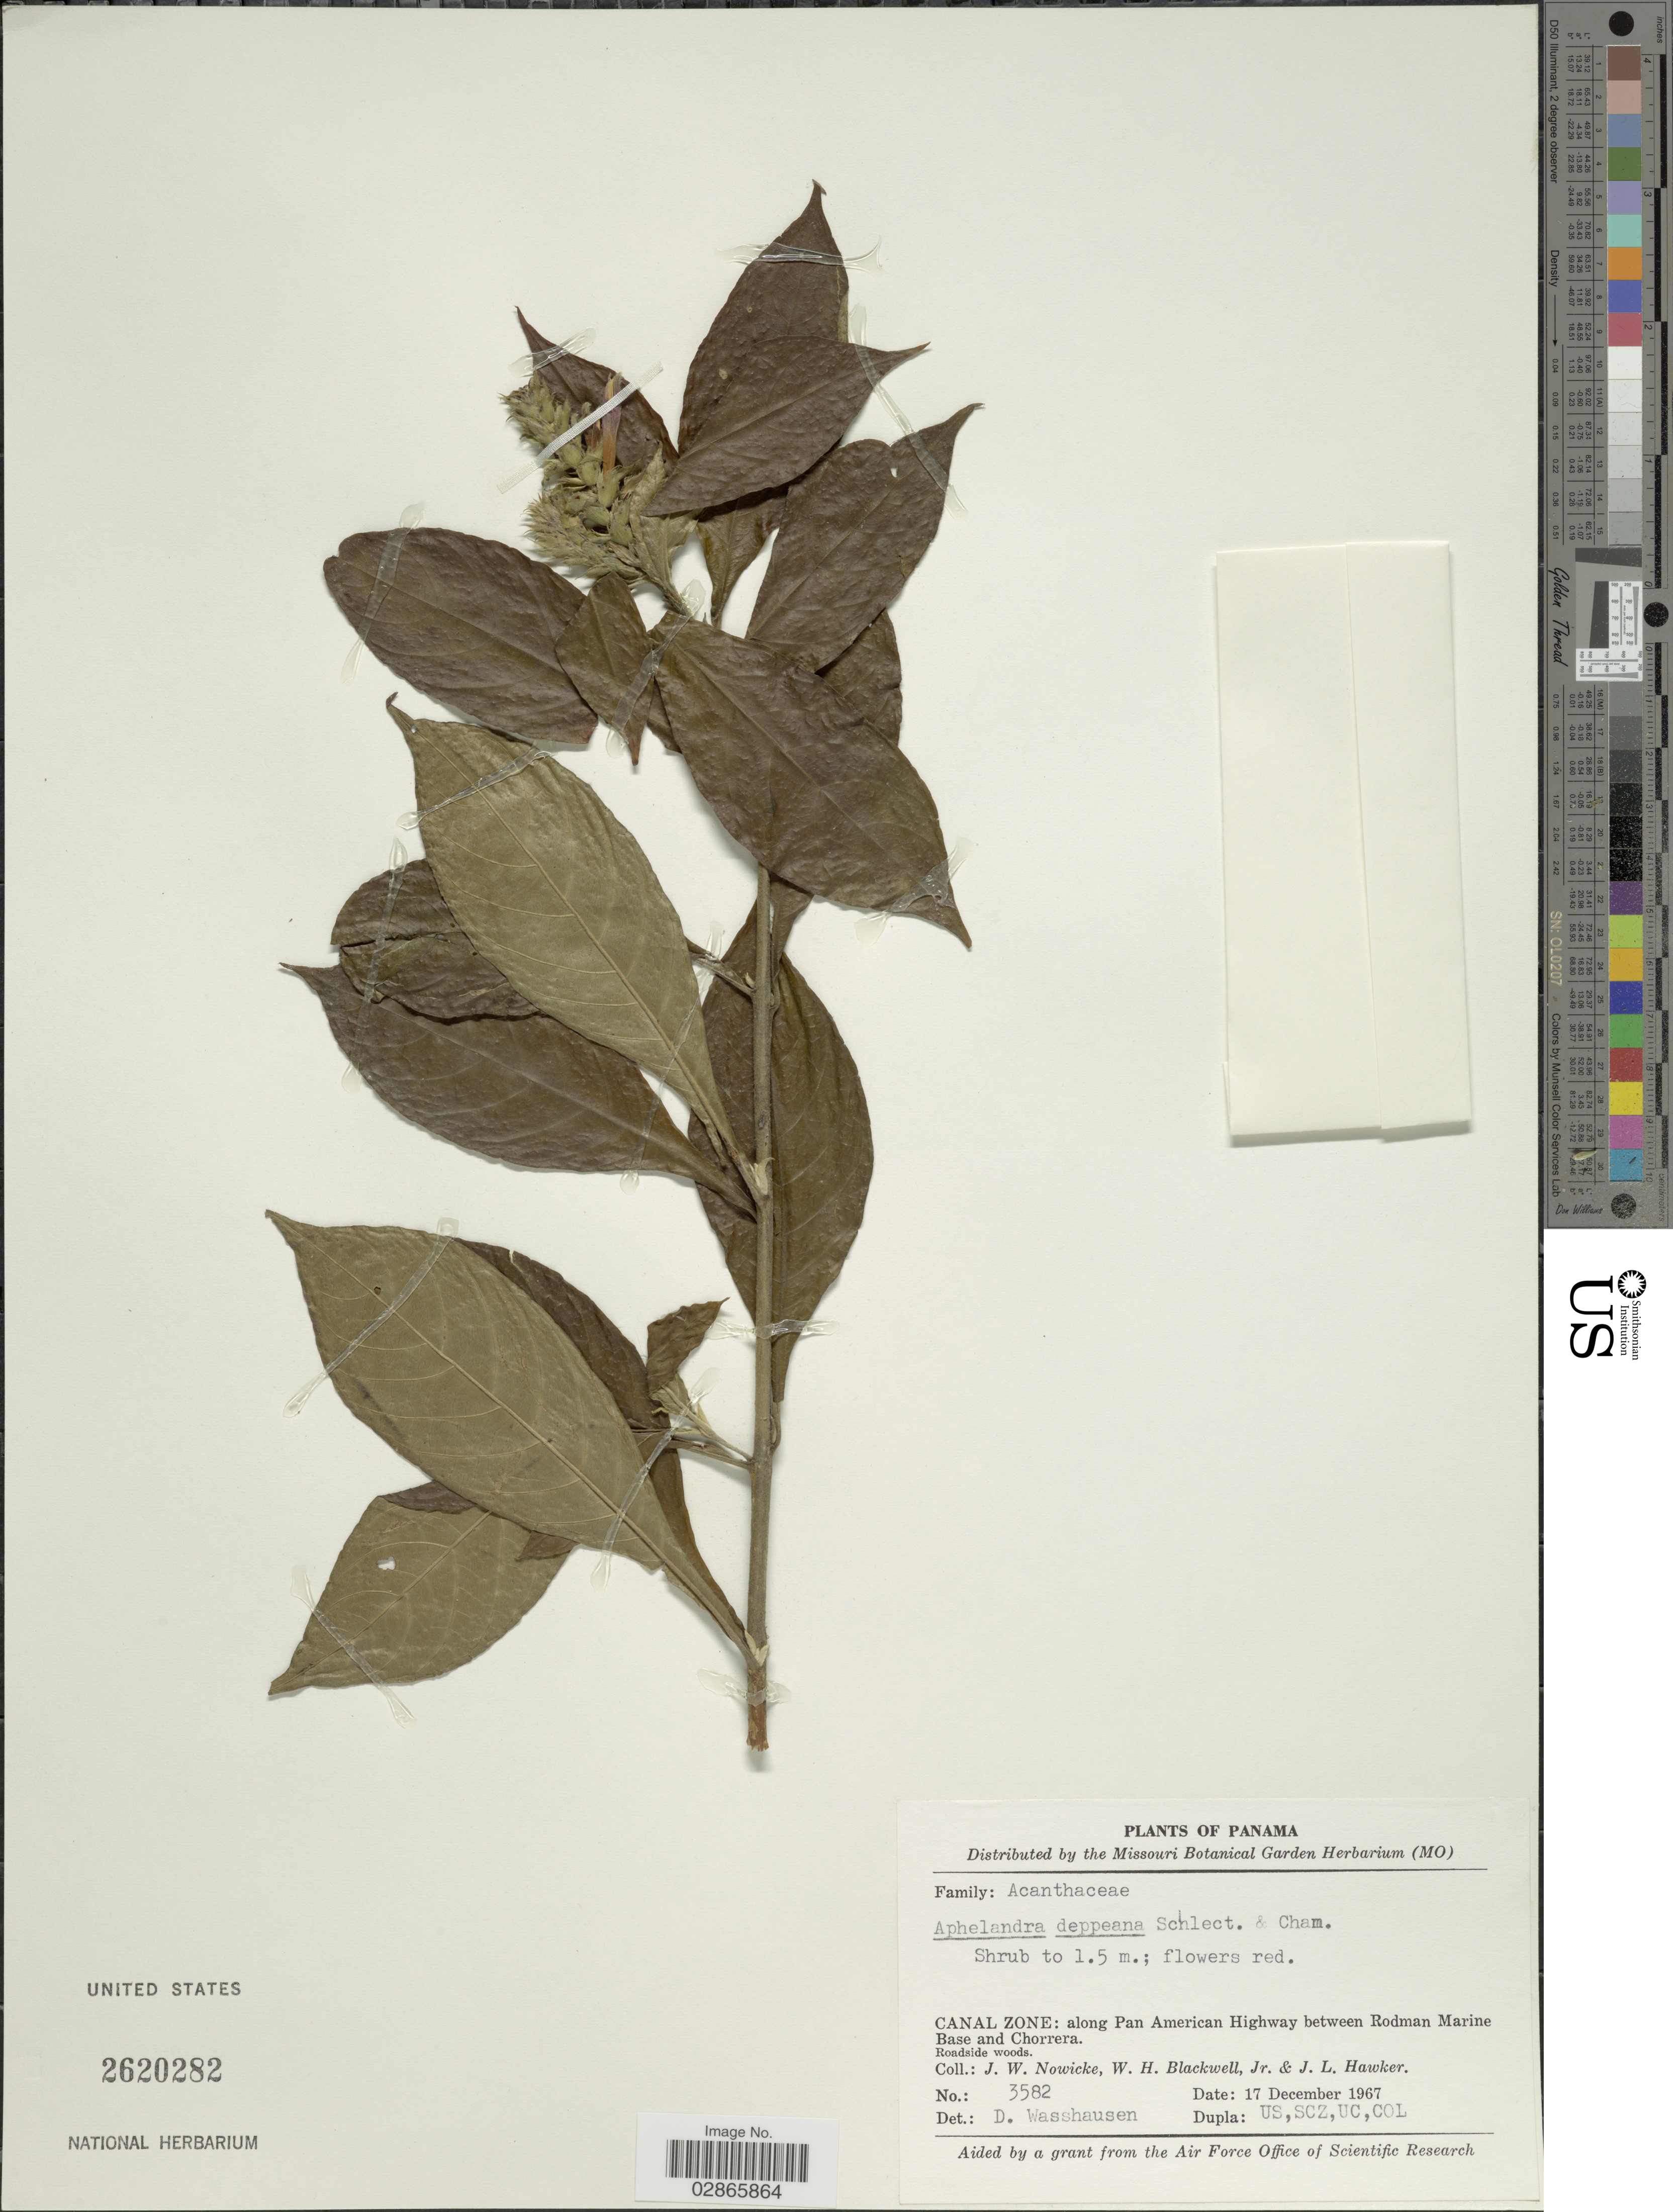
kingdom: Plantae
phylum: Tracheophyta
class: Magnoliopsida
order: Lamiales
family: Acanthaceae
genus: Aphelandra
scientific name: Aphelandra deppeana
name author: Schltdl. & Cham.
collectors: J. W. Nowicke, W. H. Blackwell & J. L. Hawker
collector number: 3582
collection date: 1967-12-17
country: Panama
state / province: Colón / Panamá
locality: Along Pan American Highway between Rodman Marine Base and Chorrera.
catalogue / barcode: US 2620282